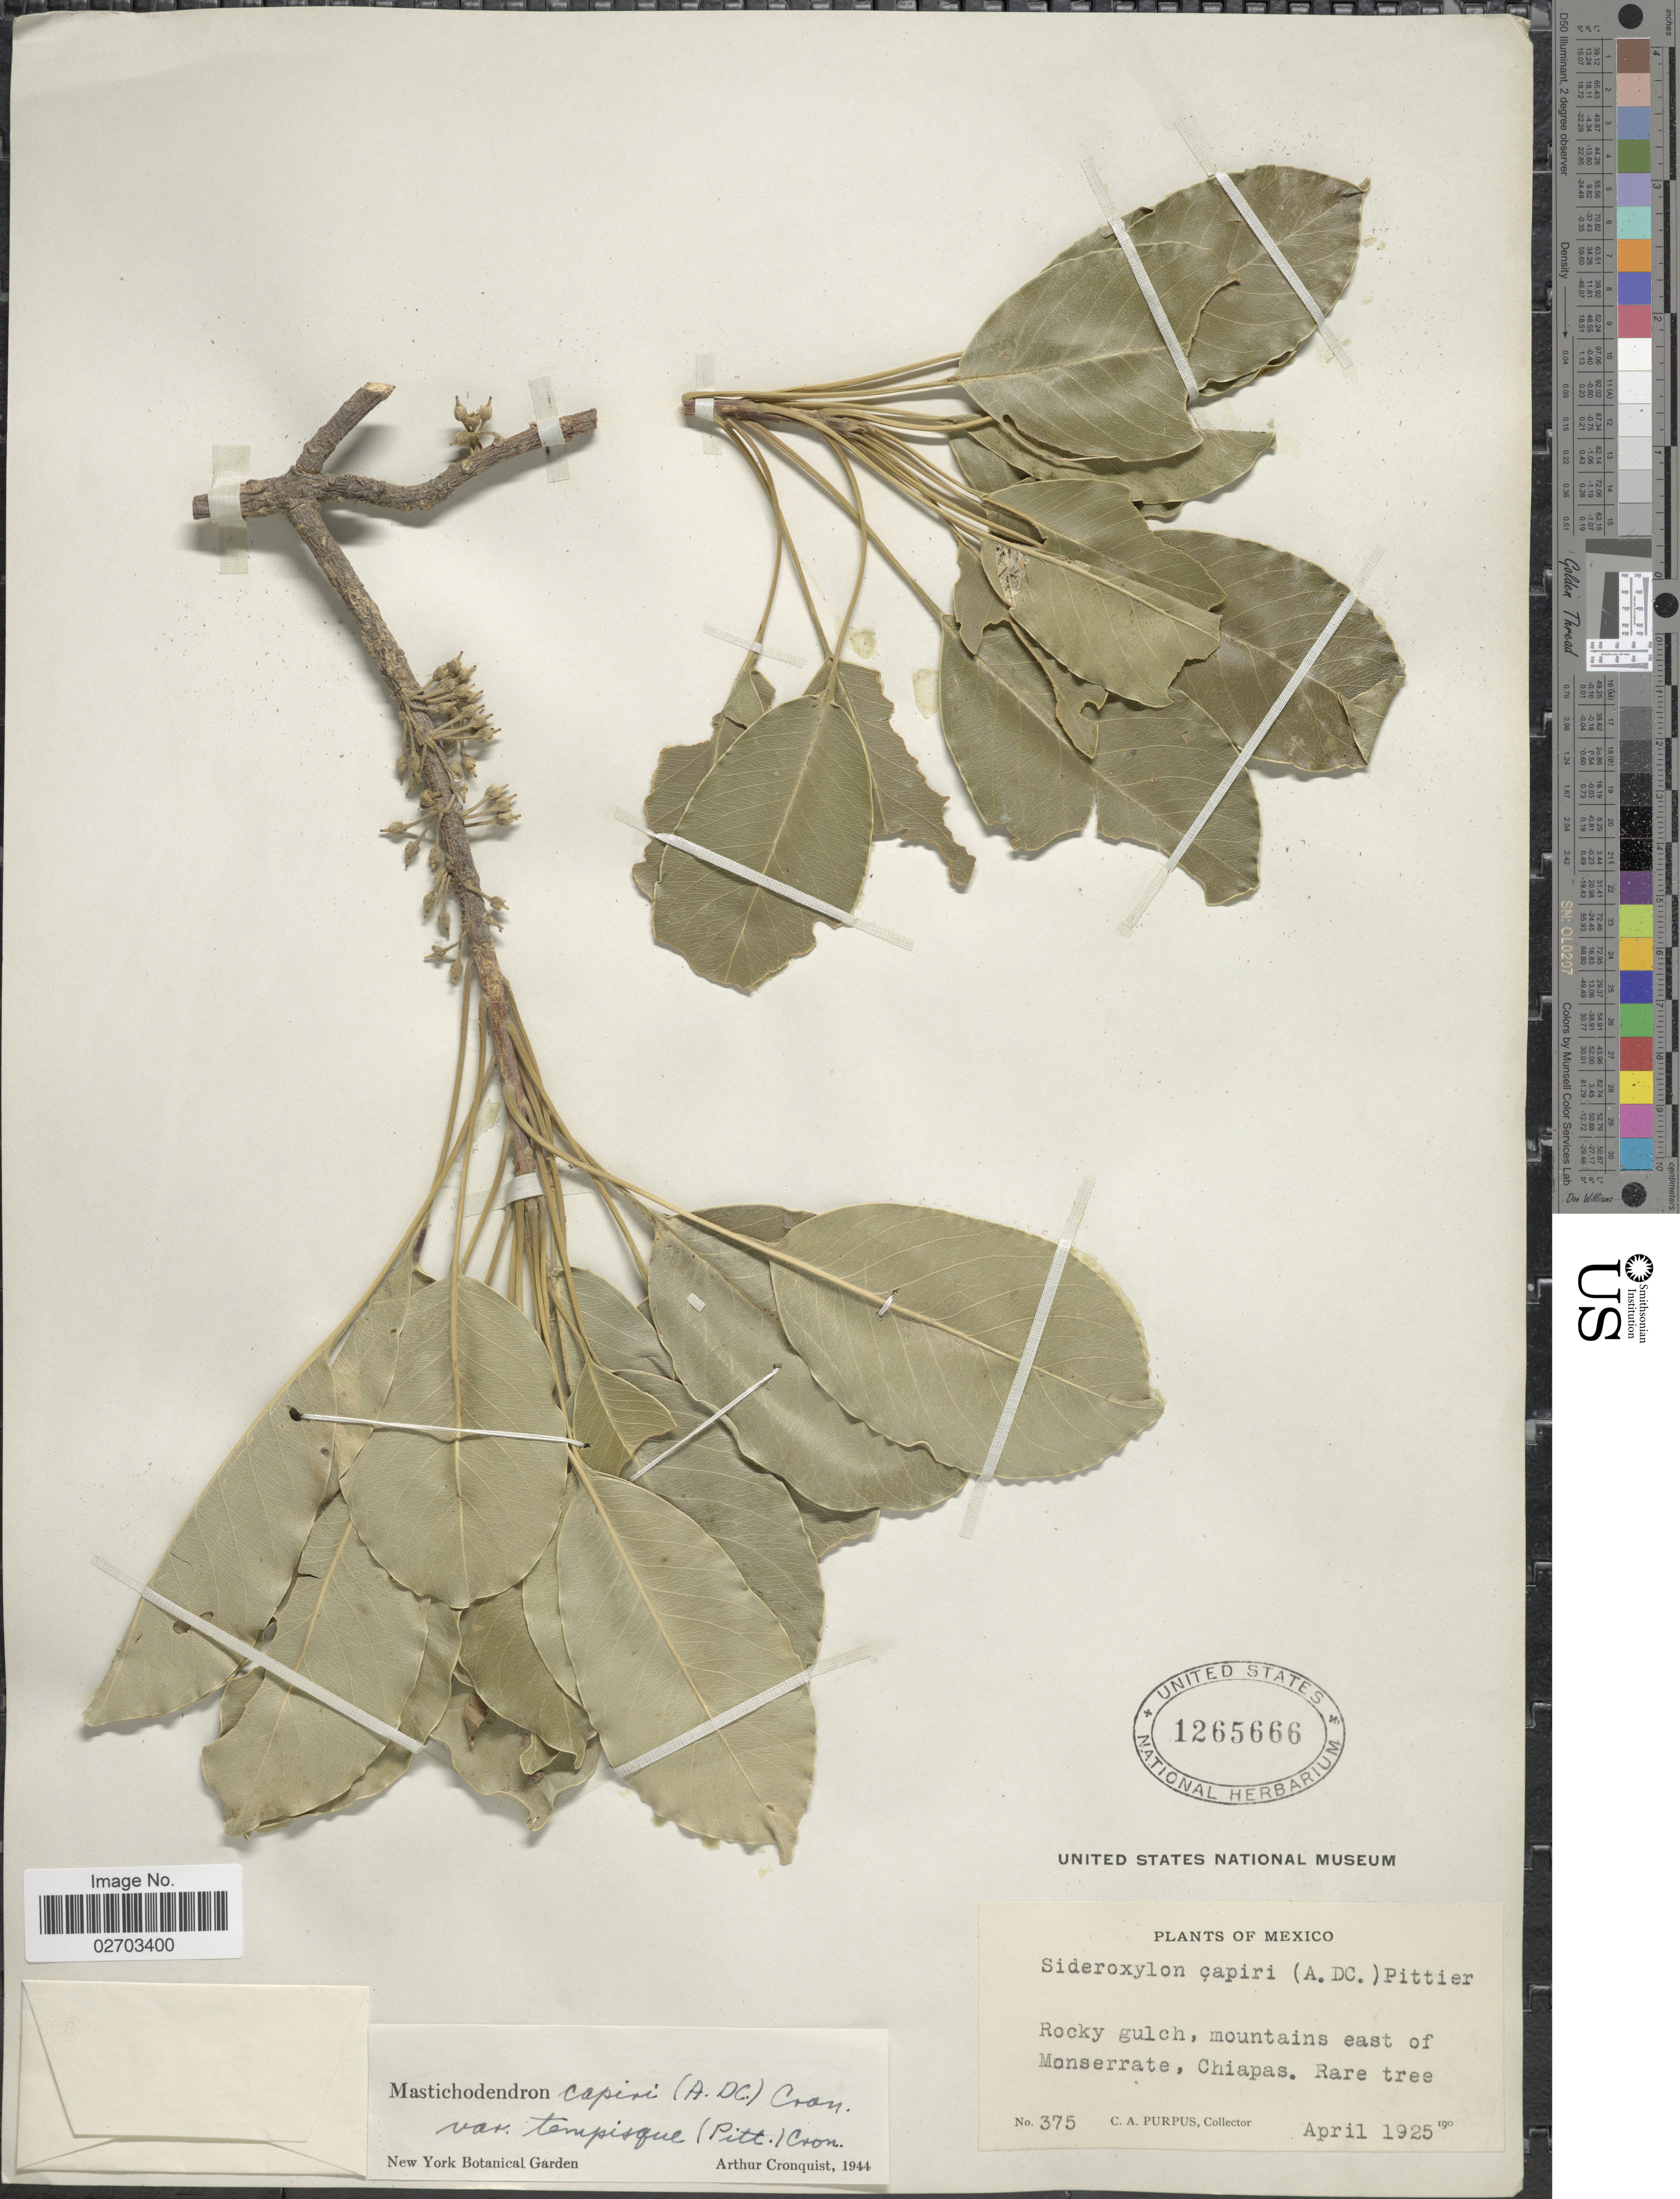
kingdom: Plantae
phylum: Tracheophyta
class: Magnoliopsida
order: Ericales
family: Sapotaceae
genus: Sideroxylon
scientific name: Sideroxylon capiri subsp. tempisque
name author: (Pittier) T.D. Penn.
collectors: C. A. Purpus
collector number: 375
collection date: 1925-04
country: Mexico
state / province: Chiapas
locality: Rocky gulch, mountains east of Monserrate, Chiapas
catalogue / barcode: US 1265666